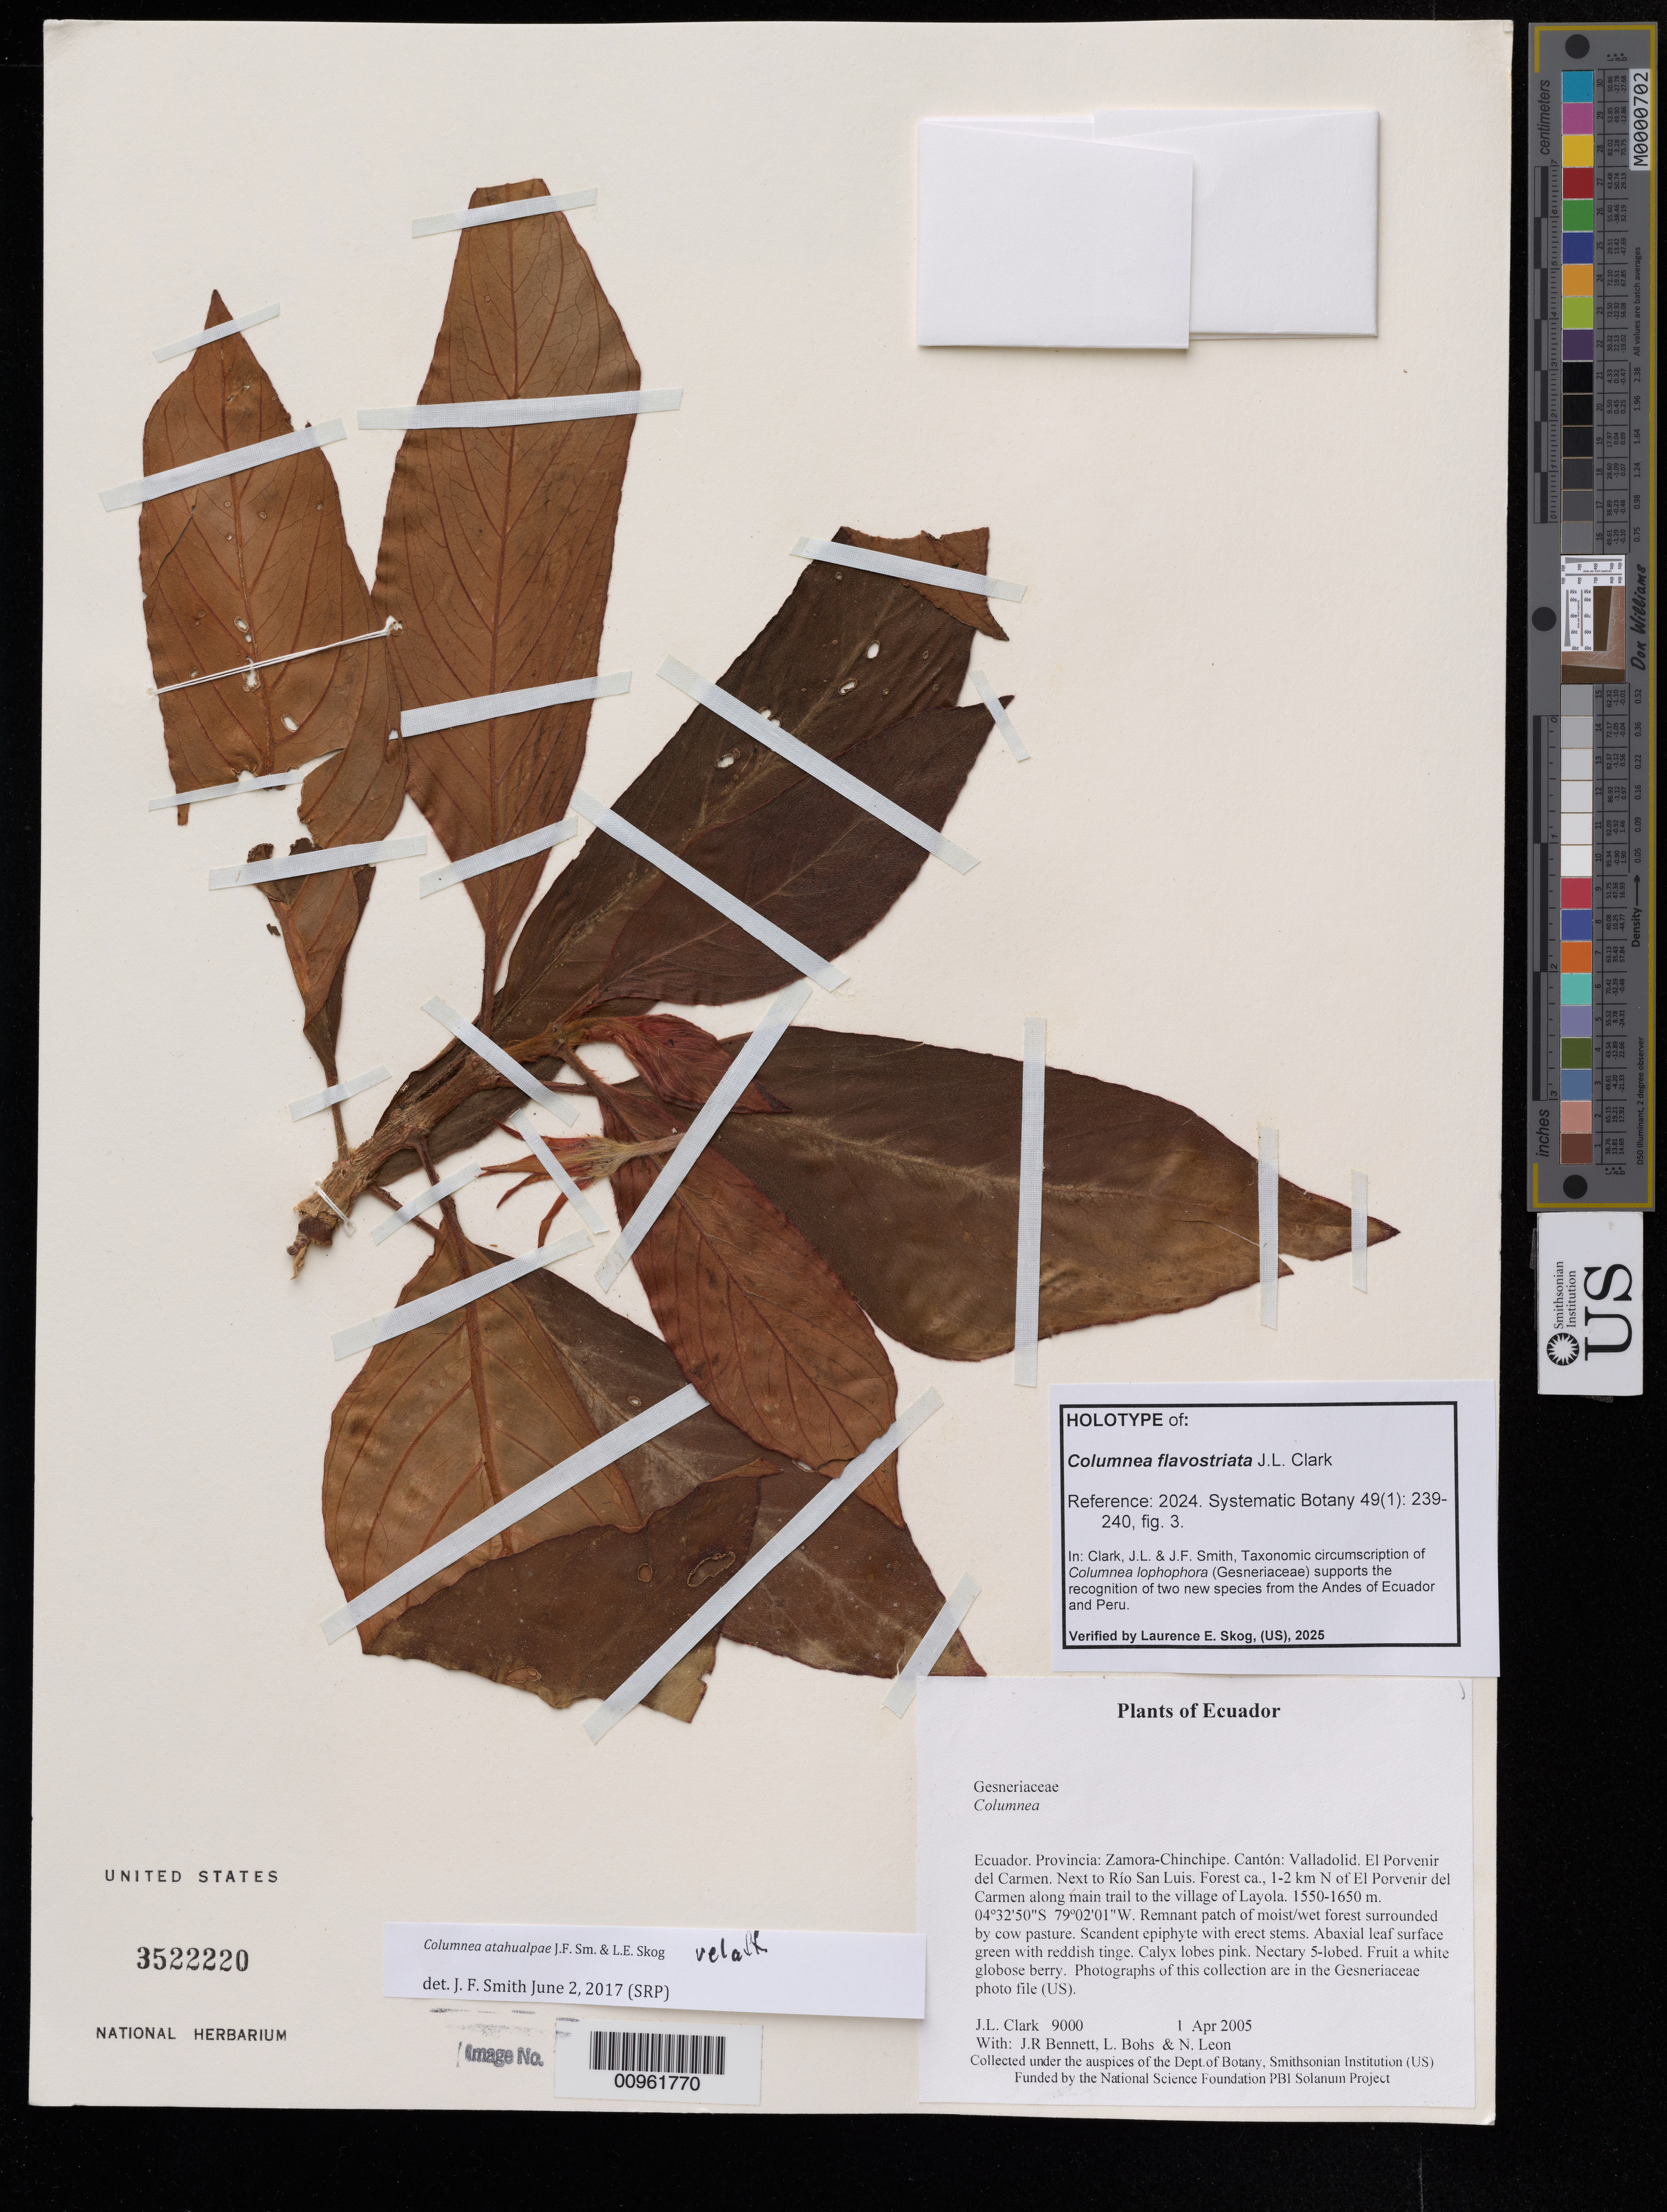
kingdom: Plantae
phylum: Tracheophyta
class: Magnoliopsida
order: Lamiales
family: Gesneriaceae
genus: Columnea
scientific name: Columnea flavostriata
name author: J.L. Clark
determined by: Skog, Laurence E.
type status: Holotype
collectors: J. L. Clark, J. R. Bennett, L. A. Bohs & N. Leon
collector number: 9000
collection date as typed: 01 Apr 2005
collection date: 2005-04-01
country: Ecuador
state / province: Zamora-Chinchipe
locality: Valladolid. El Porvenir del Carmen. Next to Río San Luis. Forest ca., 1-2 km N of El Porvenir del Carmen along main trail to the village of Layola.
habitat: Remnant patch of moist/wet forest surrounded by cow pasture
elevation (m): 1550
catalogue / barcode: US 3522220